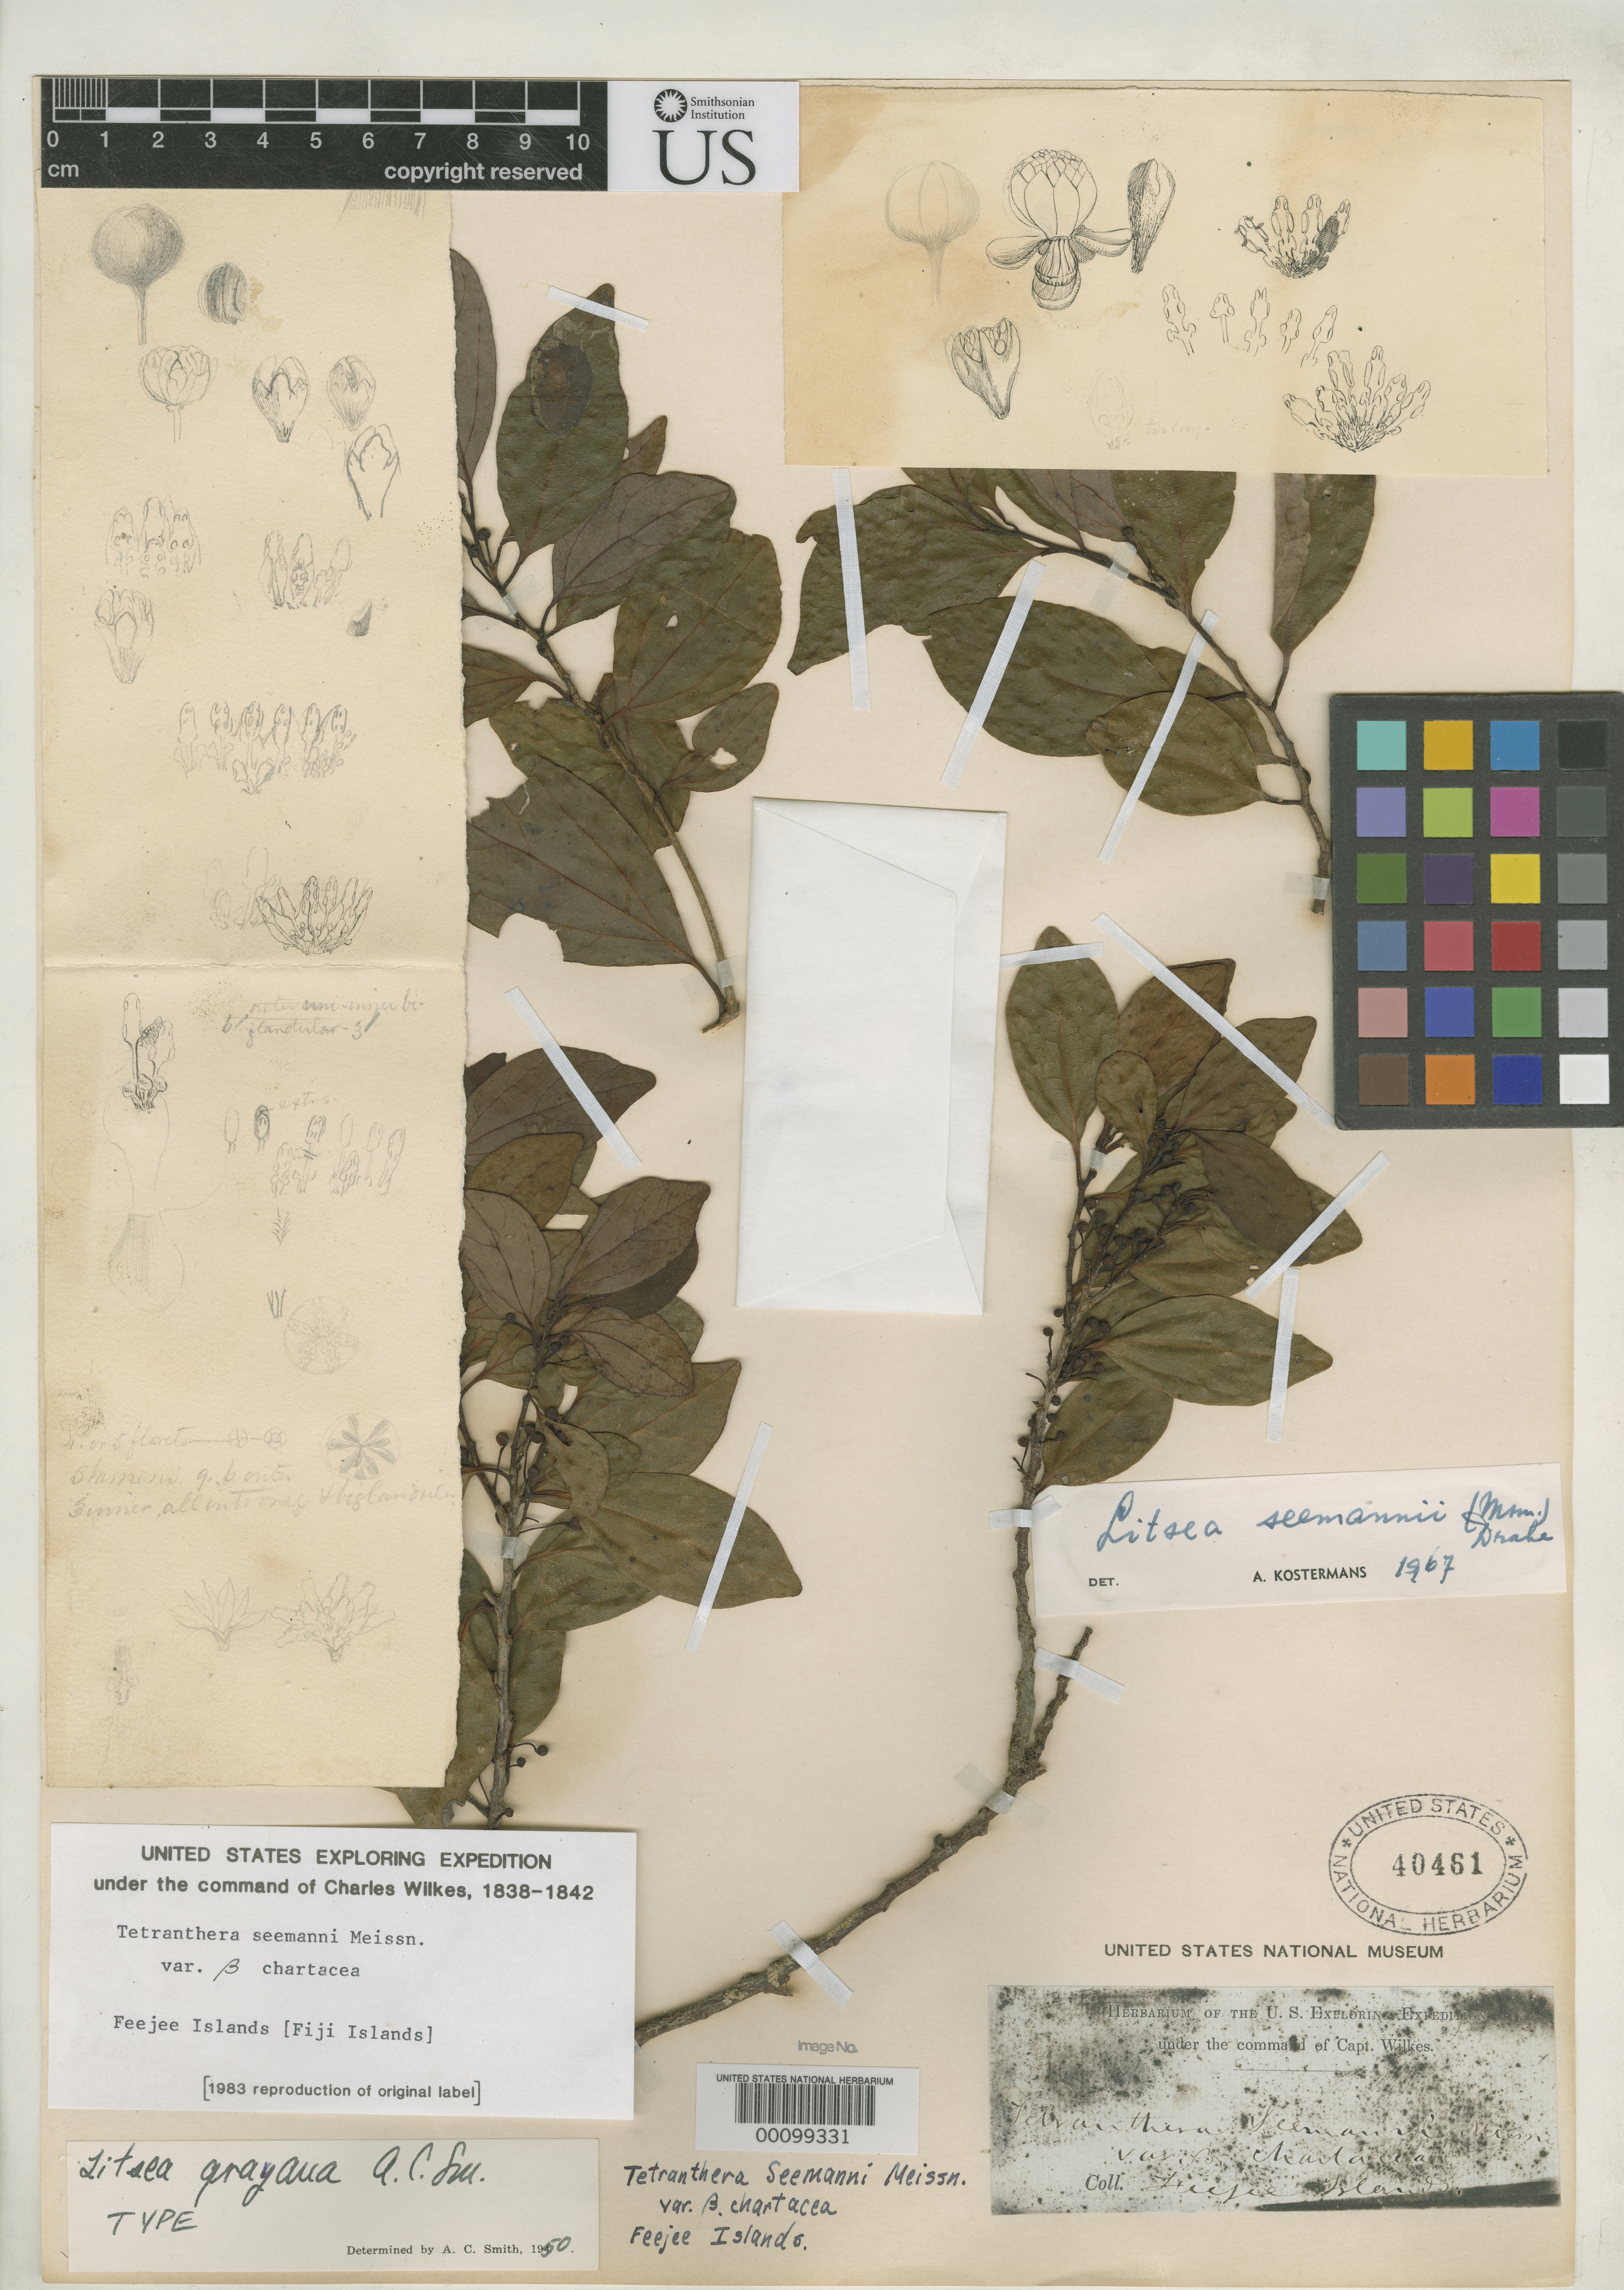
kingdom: Plantae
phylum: Tracheophyta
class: Magnoliopsida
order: Laurales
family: Lauraceae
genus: Litsea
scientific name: Litsea grayana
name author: A.C. Sm.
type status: Holotype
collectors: Wilkes Explor. Exped.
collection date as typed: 1838 to -- --- 1842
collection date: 1838/1842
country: Fiji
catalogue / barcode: US 40461